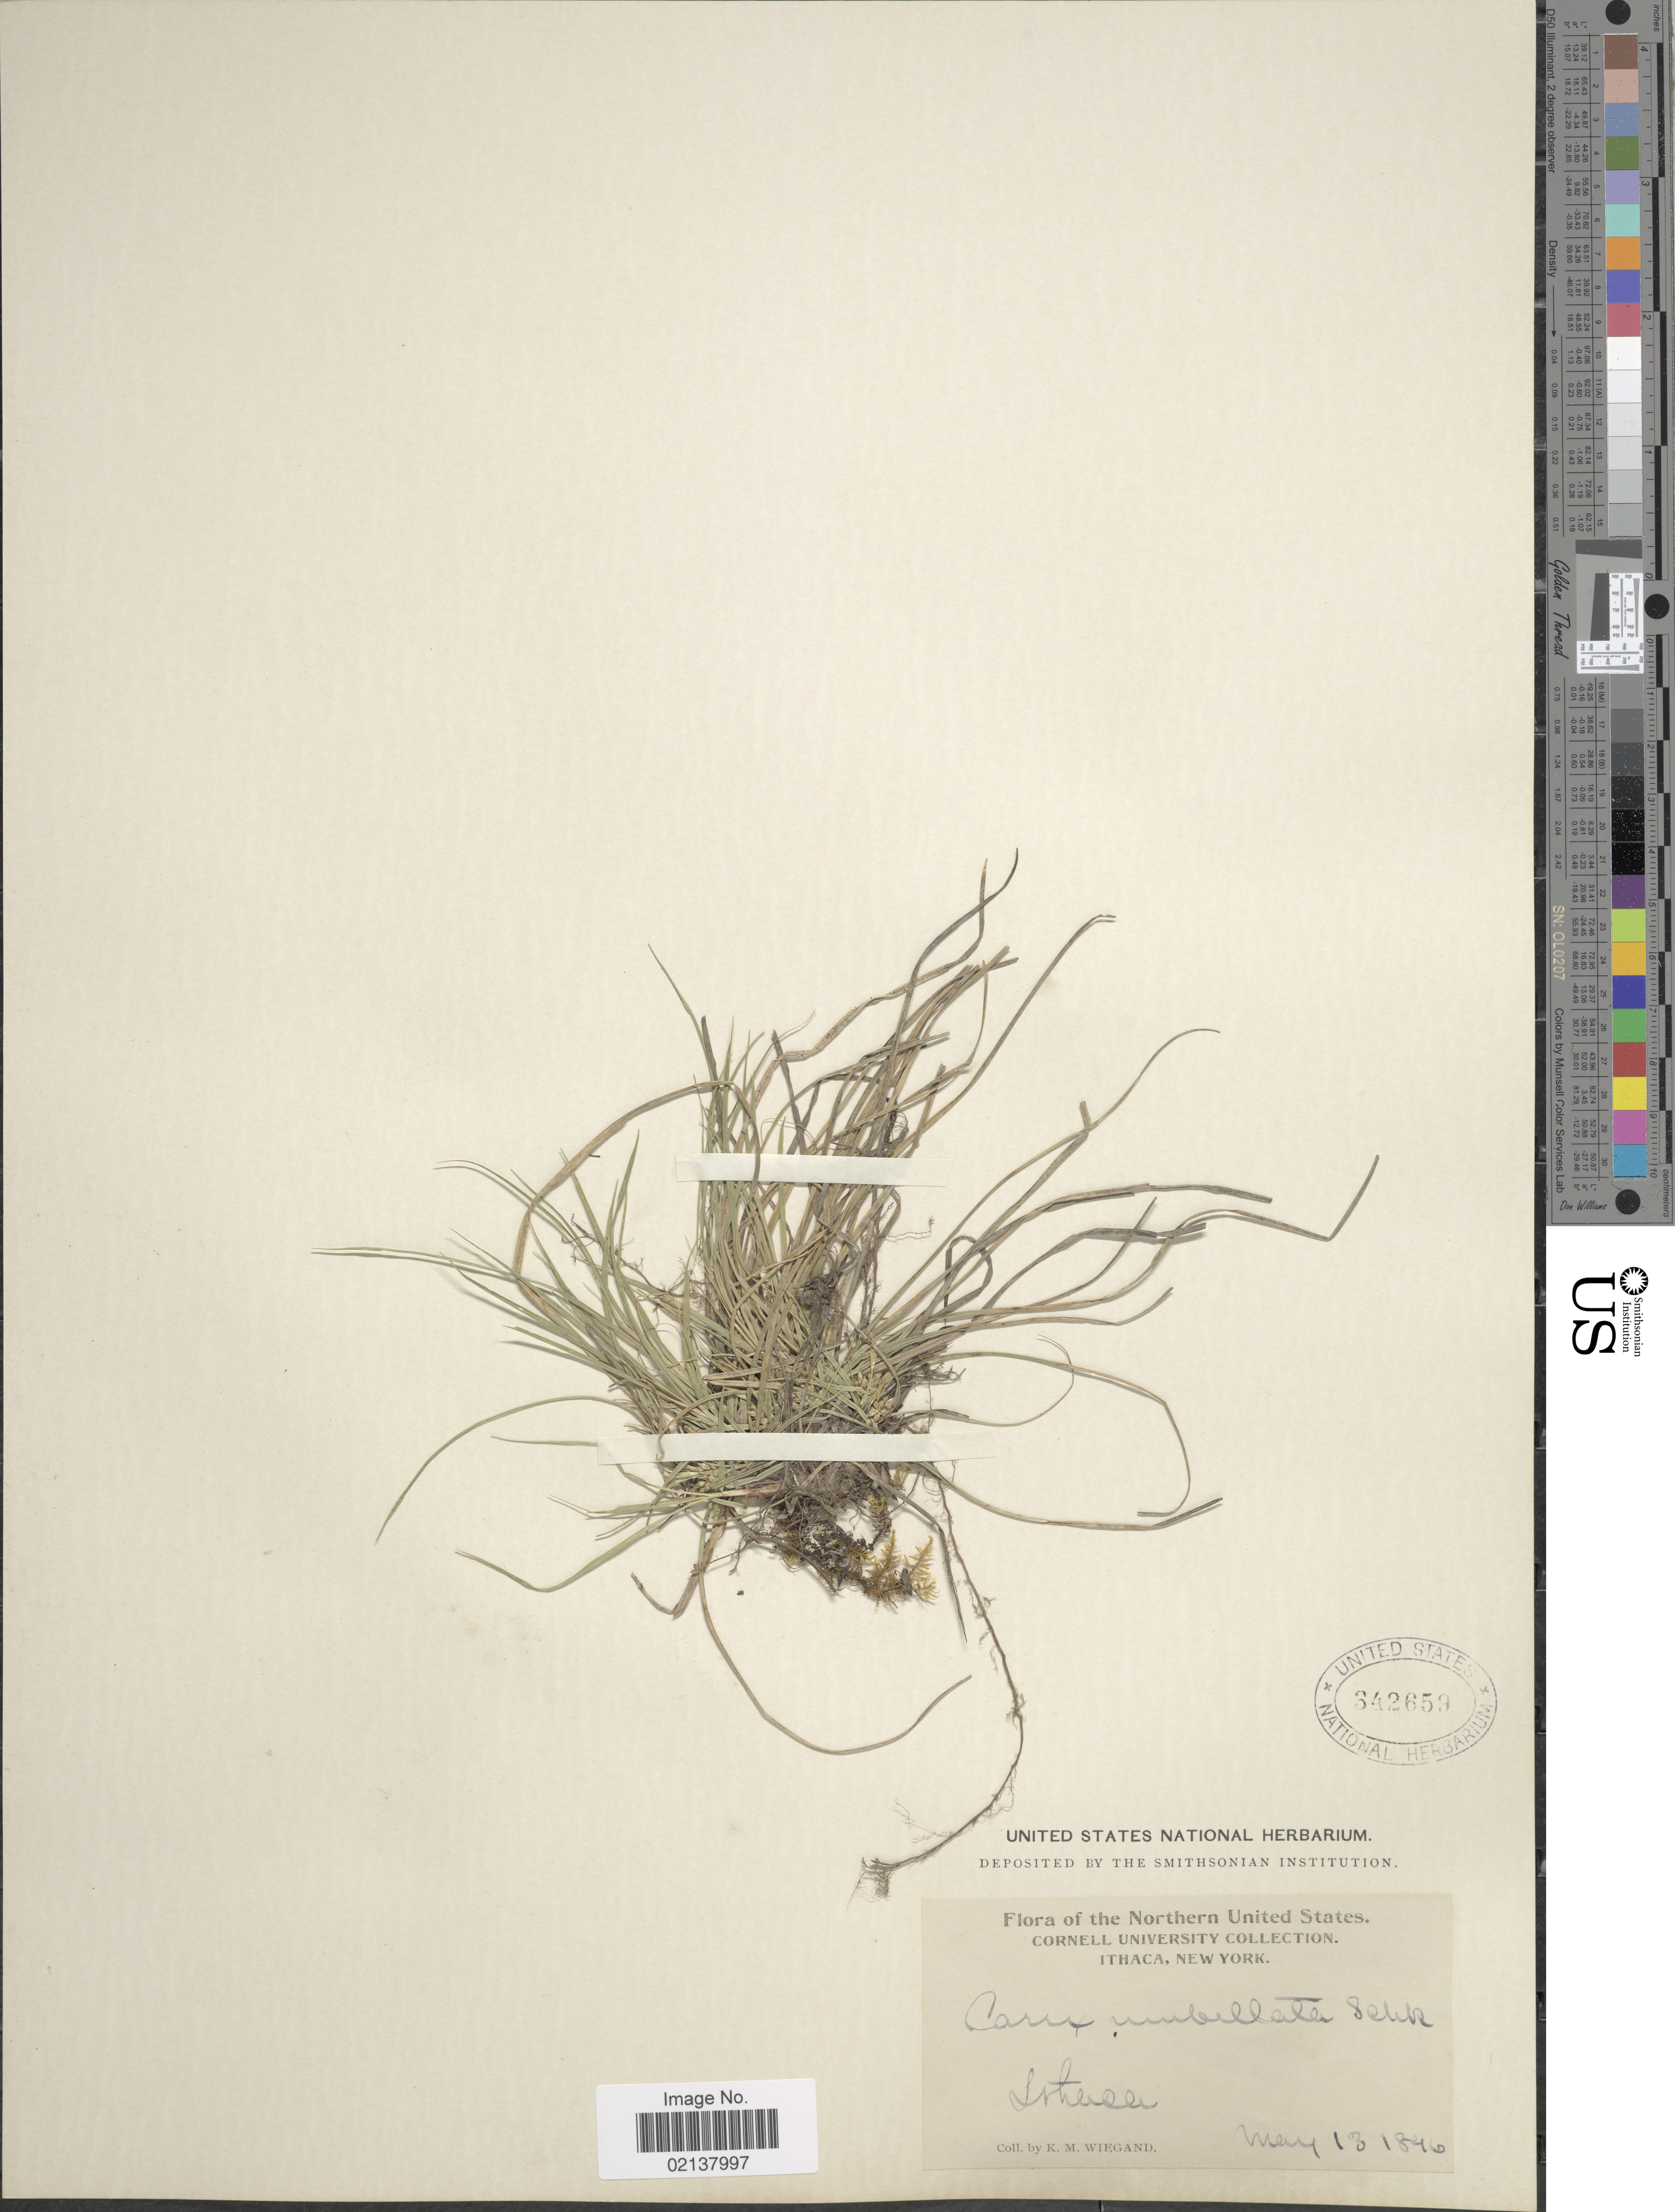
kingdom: Plantae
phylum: Tracheophyta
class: Liliopsida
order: Poales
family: Cyperaceae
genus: Carex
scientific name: Carex umbellata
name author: Schkuhr ex Willd.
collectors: L. M. Umbach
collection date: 1846-05-13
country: United States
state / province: New York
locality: Ithaca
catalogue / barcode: US 342659